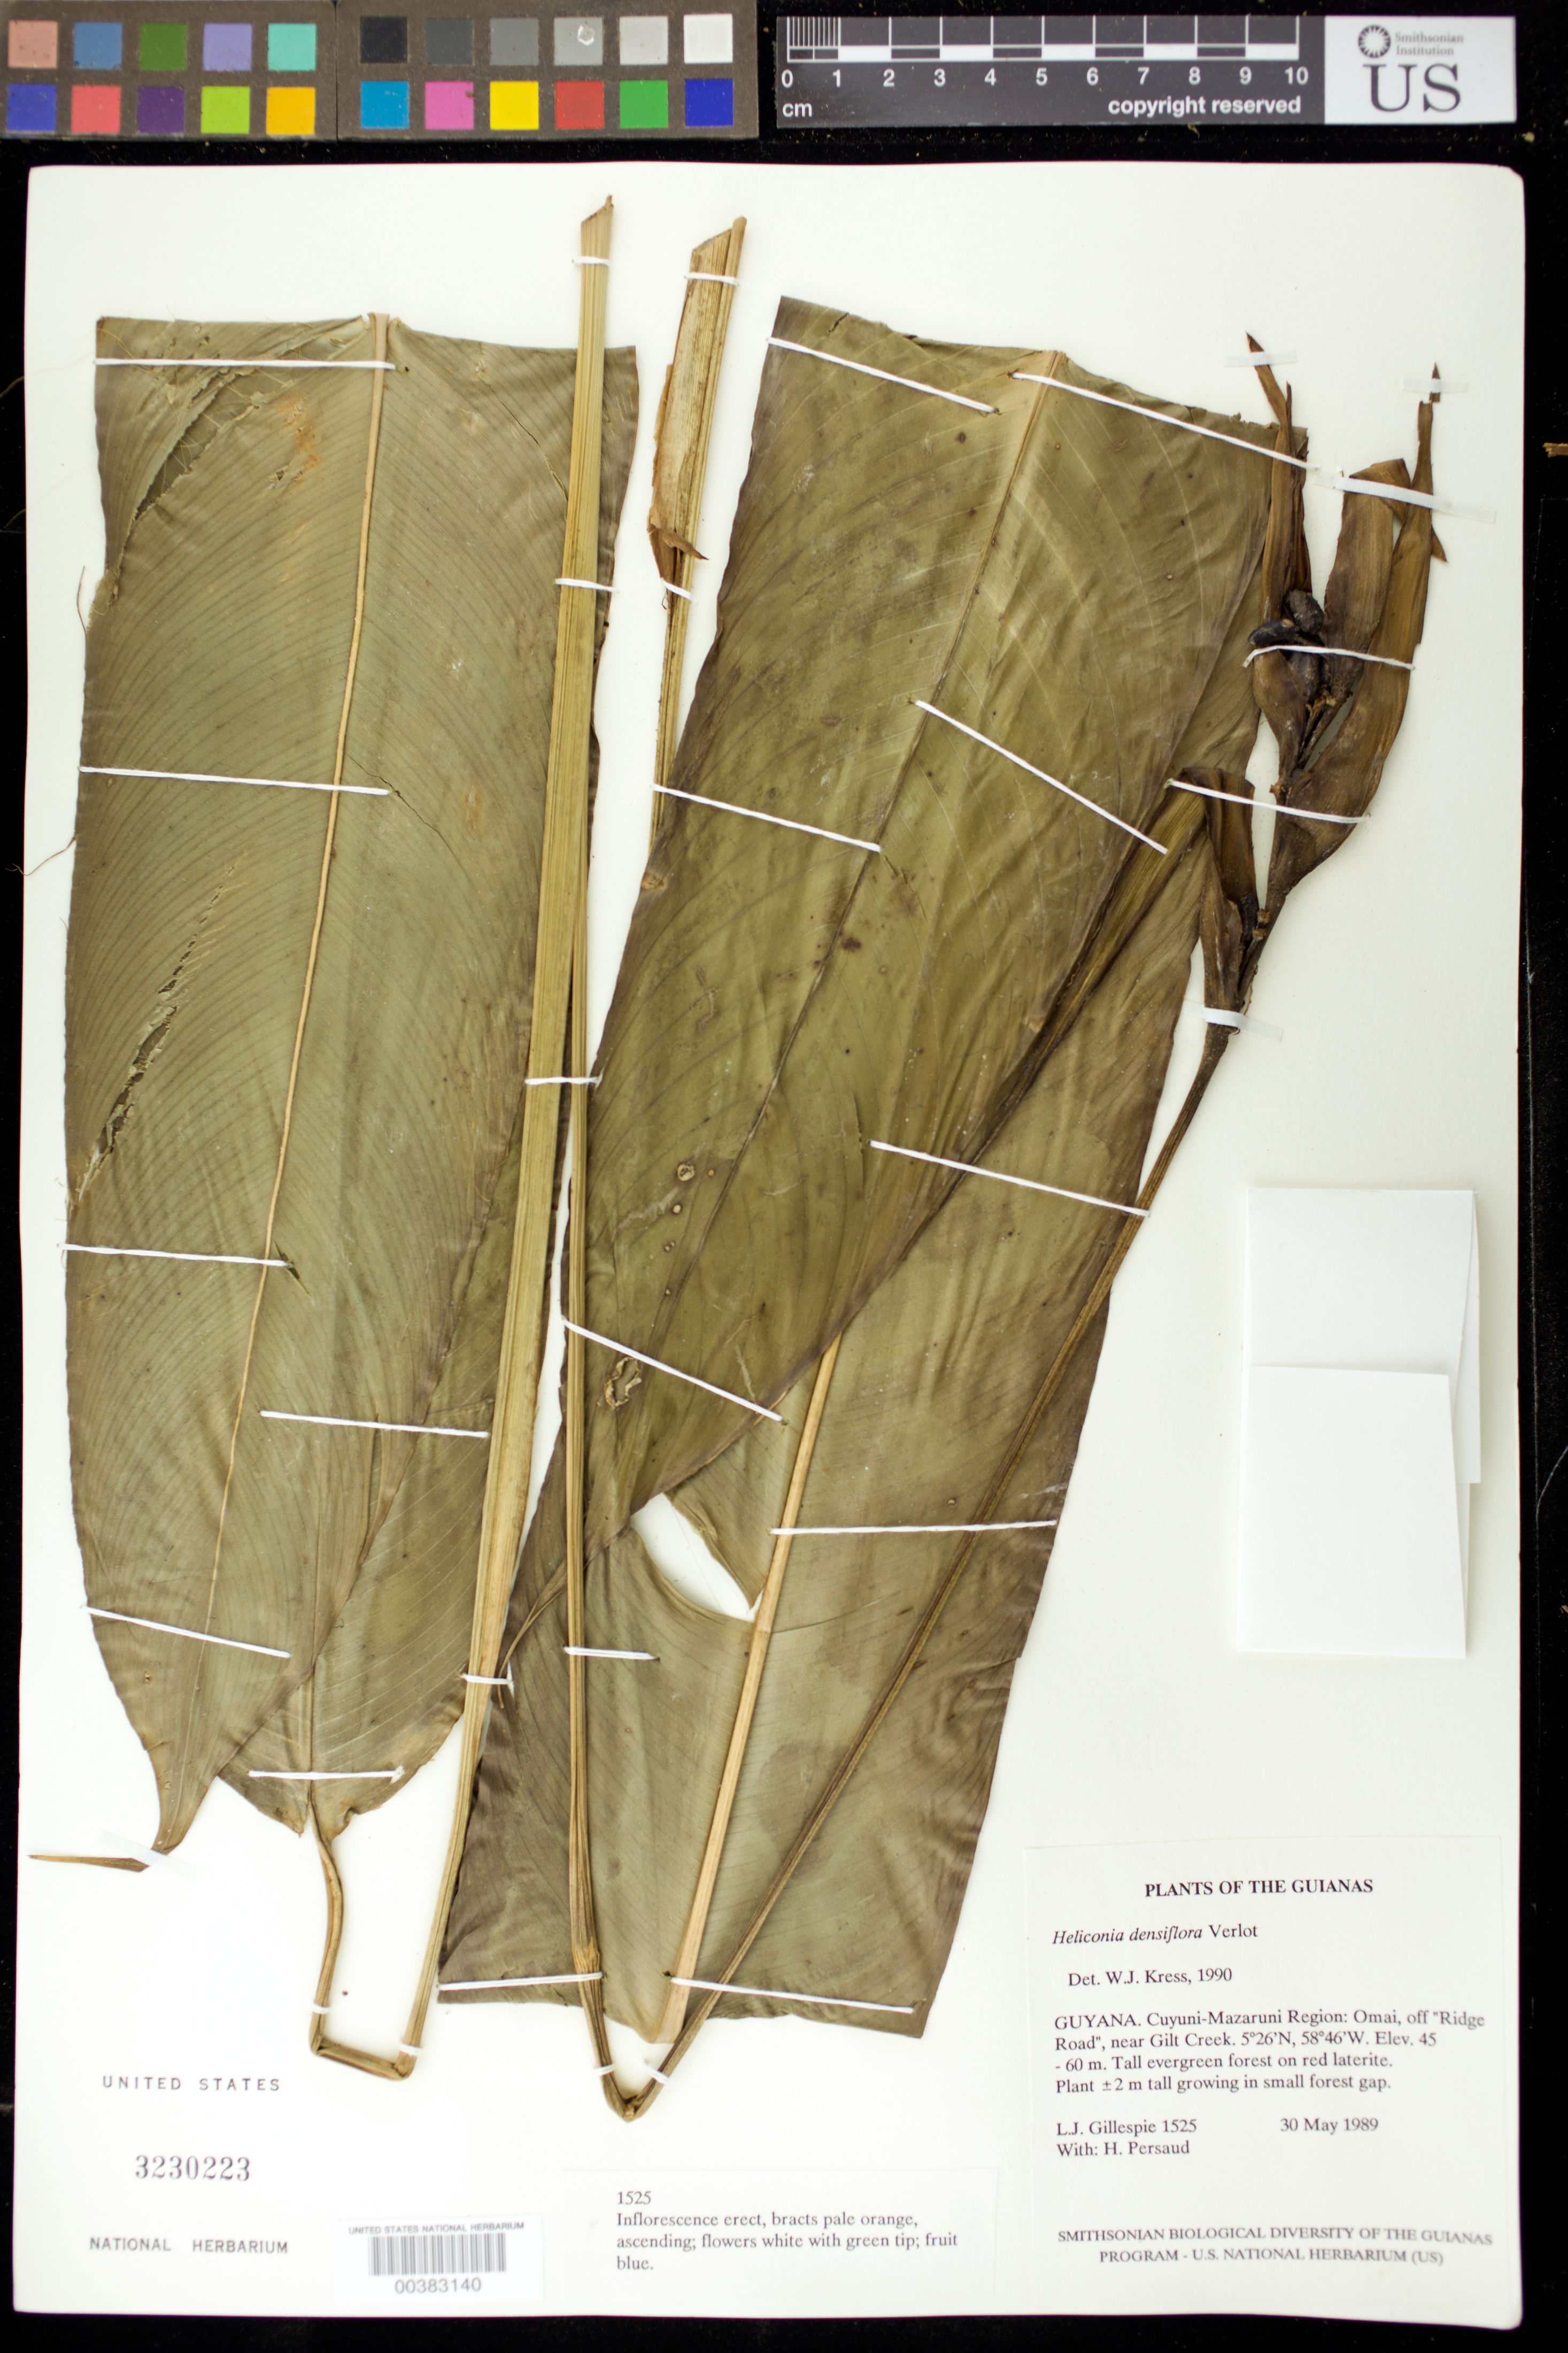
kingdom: Plantae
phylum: Tracheophyta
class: Liliopsida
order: Zingiberales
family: Heliconiaceae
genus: Heliconia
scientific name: Heliconia densiflora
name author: B. Verl.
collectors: L. J. Gillespie & H. Persaud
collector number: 1525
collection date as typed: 30 May 1989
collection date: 1989-05-30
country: Guyana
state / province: Cuyuni-mazaruni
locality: Omai, off "ridge road", near gilt creek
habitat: Tall evergreen forest on red laterite; in small forest gap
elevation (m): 45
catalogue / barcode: US 3230223